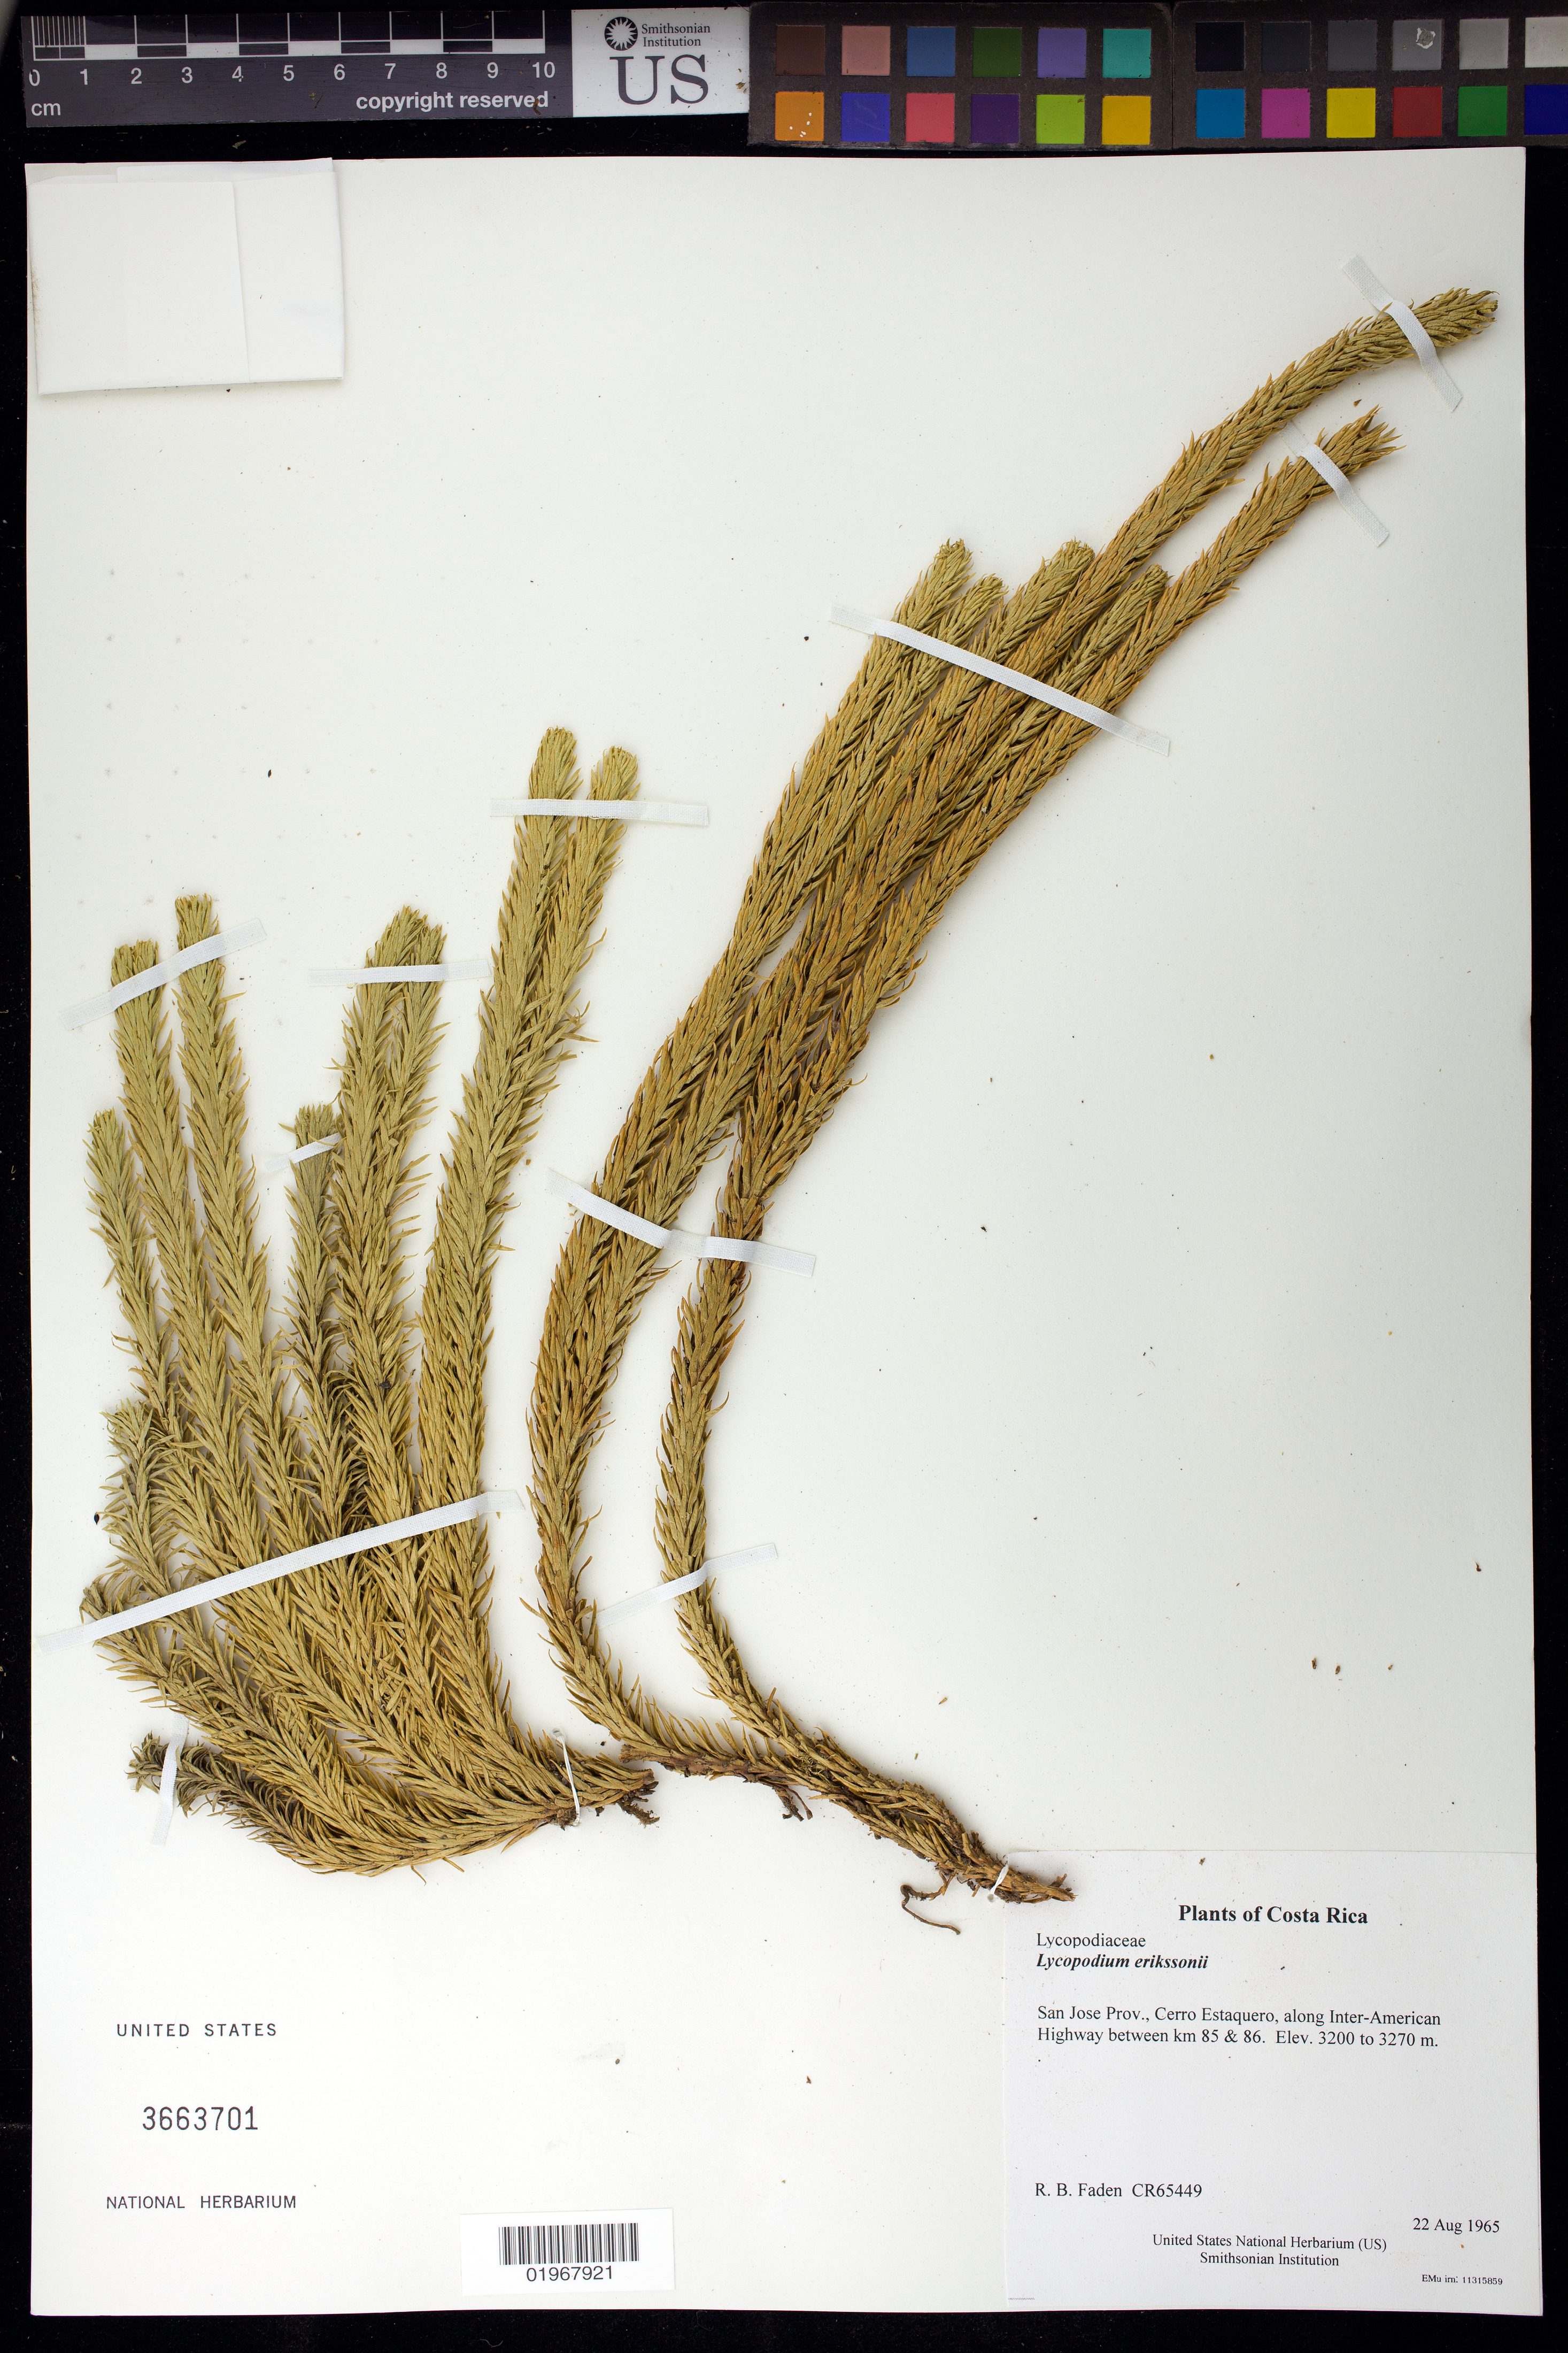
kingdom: Plantae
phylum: Tracheophyta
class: Lycopodiopsida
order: Lycopodiales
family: Lycopodiaceae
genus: Phlegmariurus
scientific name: Phlegmariurus talamancanus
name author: (B. Øllg.) B. Øllg.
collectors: R. B. Faden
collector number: CR65449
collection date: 1965-08-22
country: Costa Rica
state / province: San Jose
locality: Cerro Estaquero, along Inter-American Highway between km 85 & 86.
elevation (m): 3200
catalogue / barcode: US 3663701